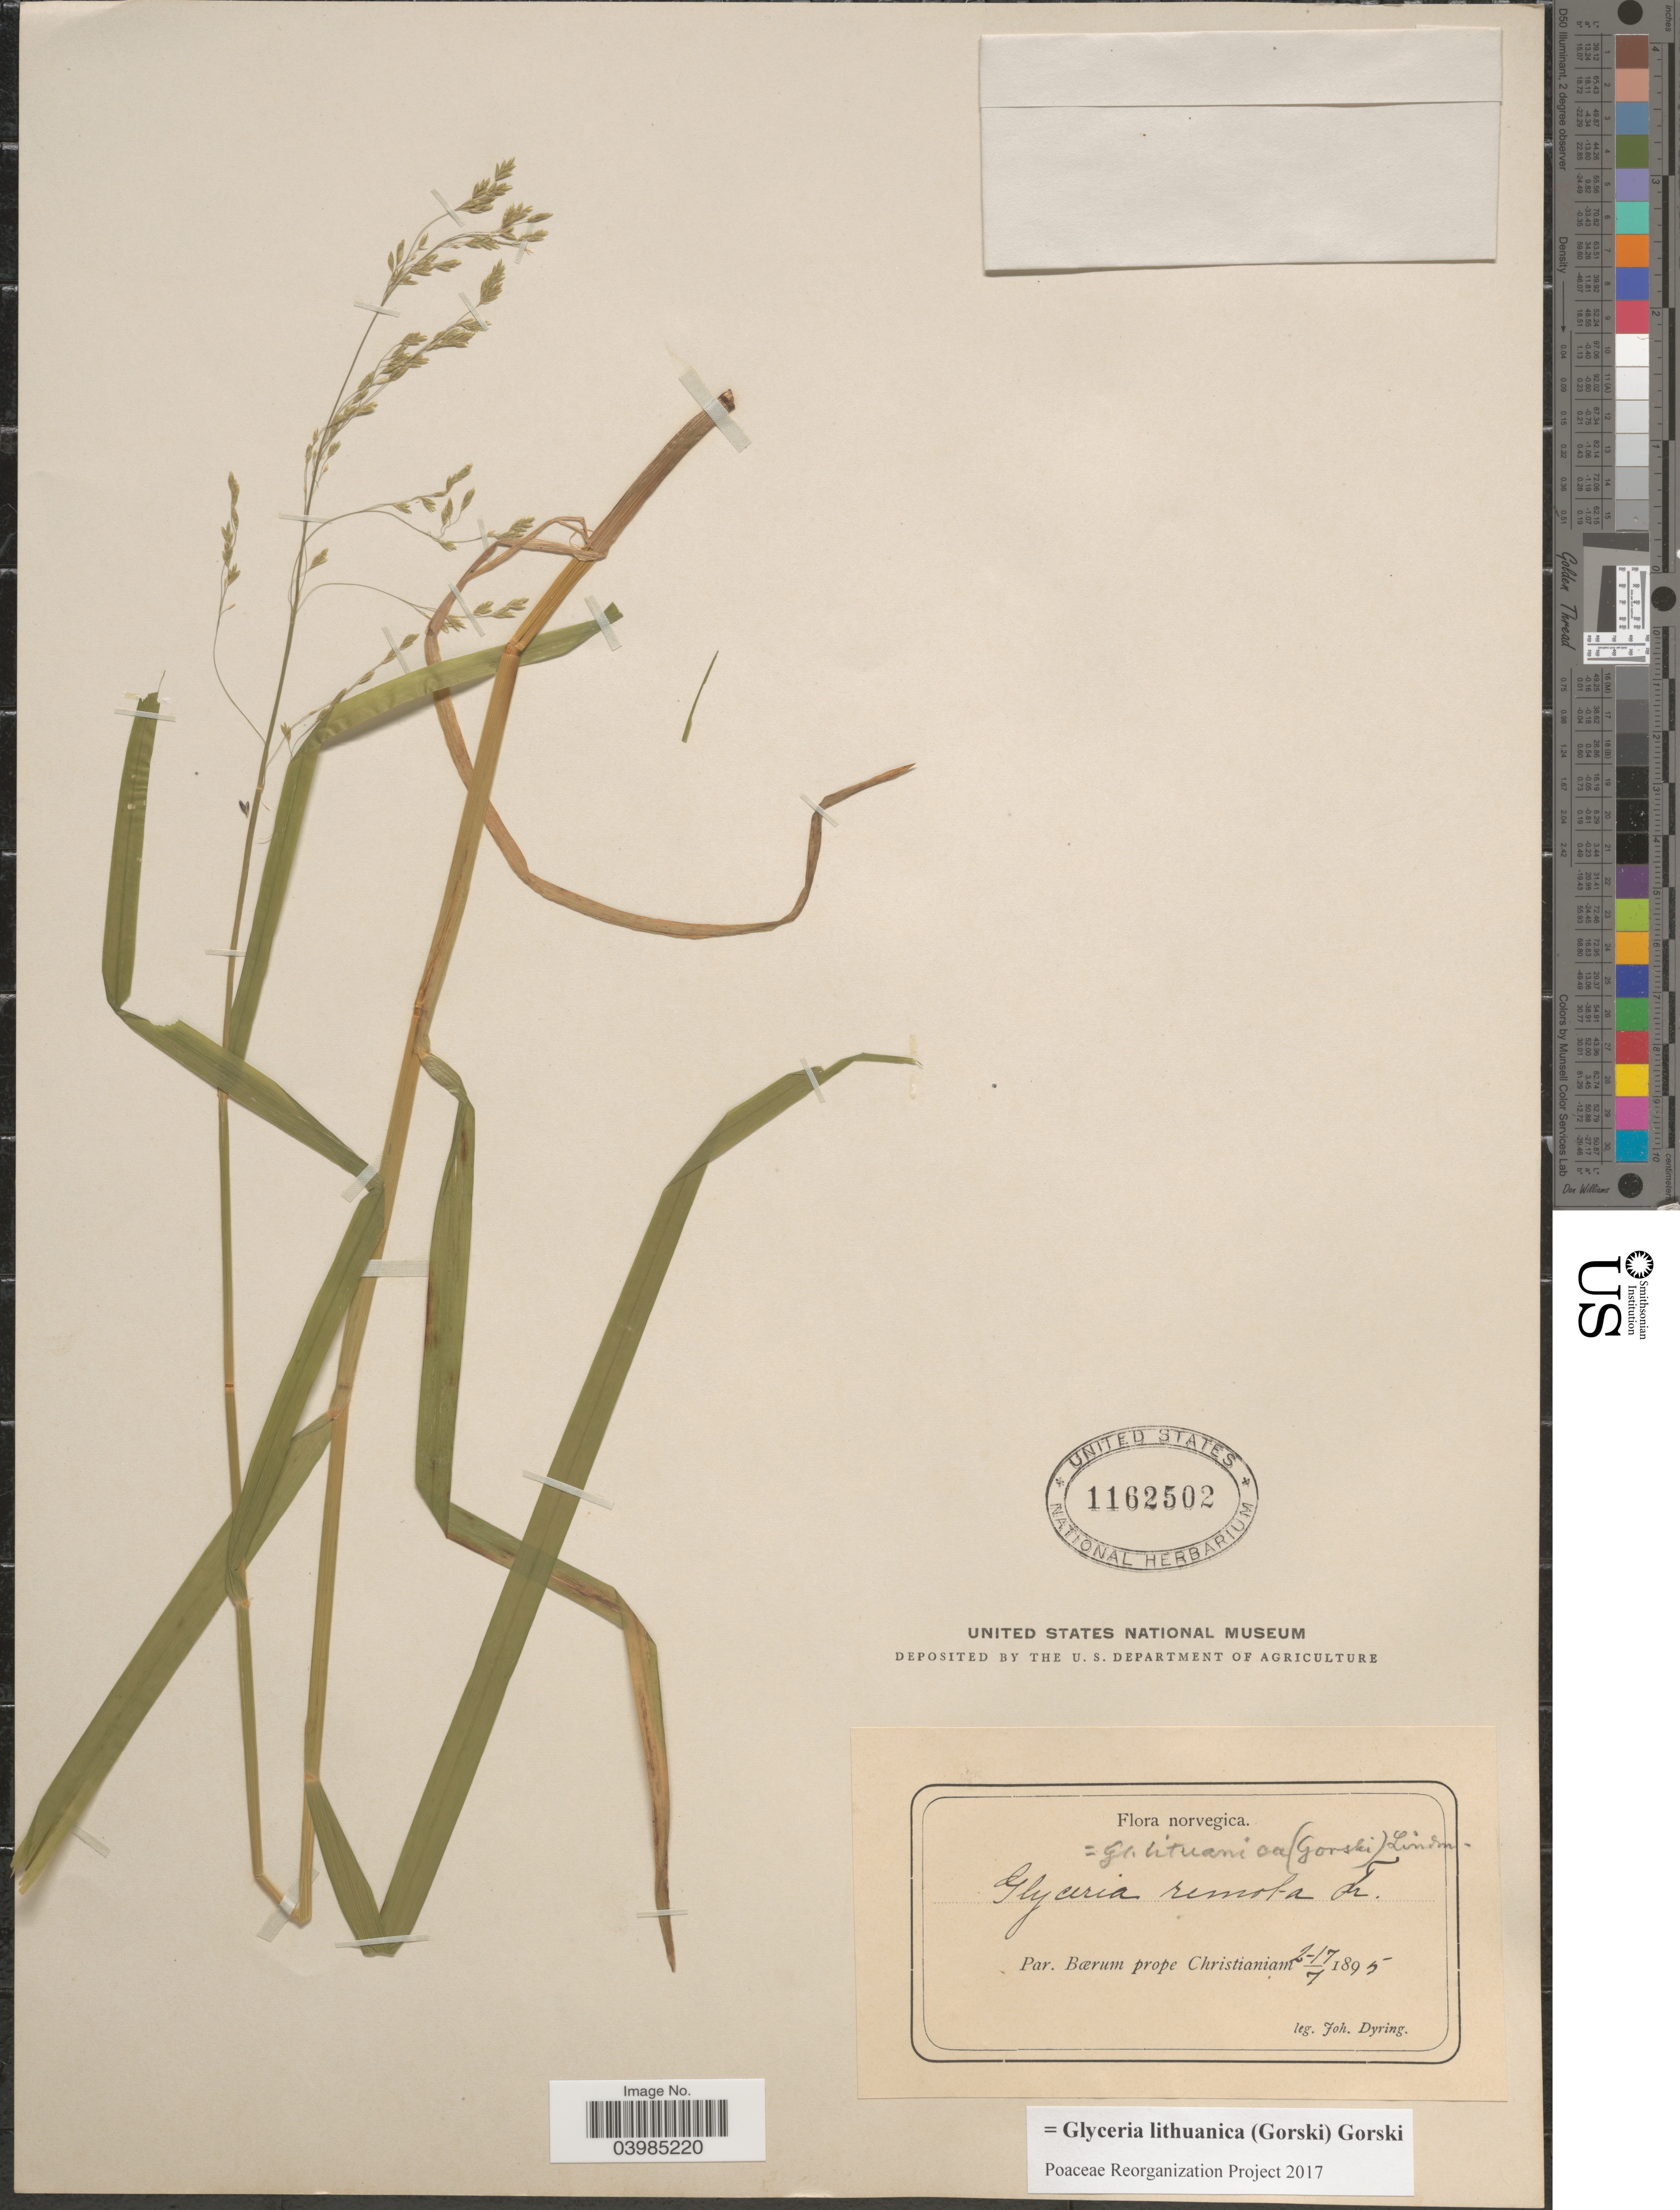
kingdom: Plantae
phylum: Tracheophyta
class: Liliopsida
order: Poales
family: Poaceae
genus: Glyceria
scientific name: Glyceria lithuanica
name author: (Gorski) Gorski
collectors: J. Dyring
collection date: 1895-07-02/1895-07-17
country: Norway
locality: Norvegica. Par. Bærum prope Christianiam.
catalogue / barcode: US 1162502